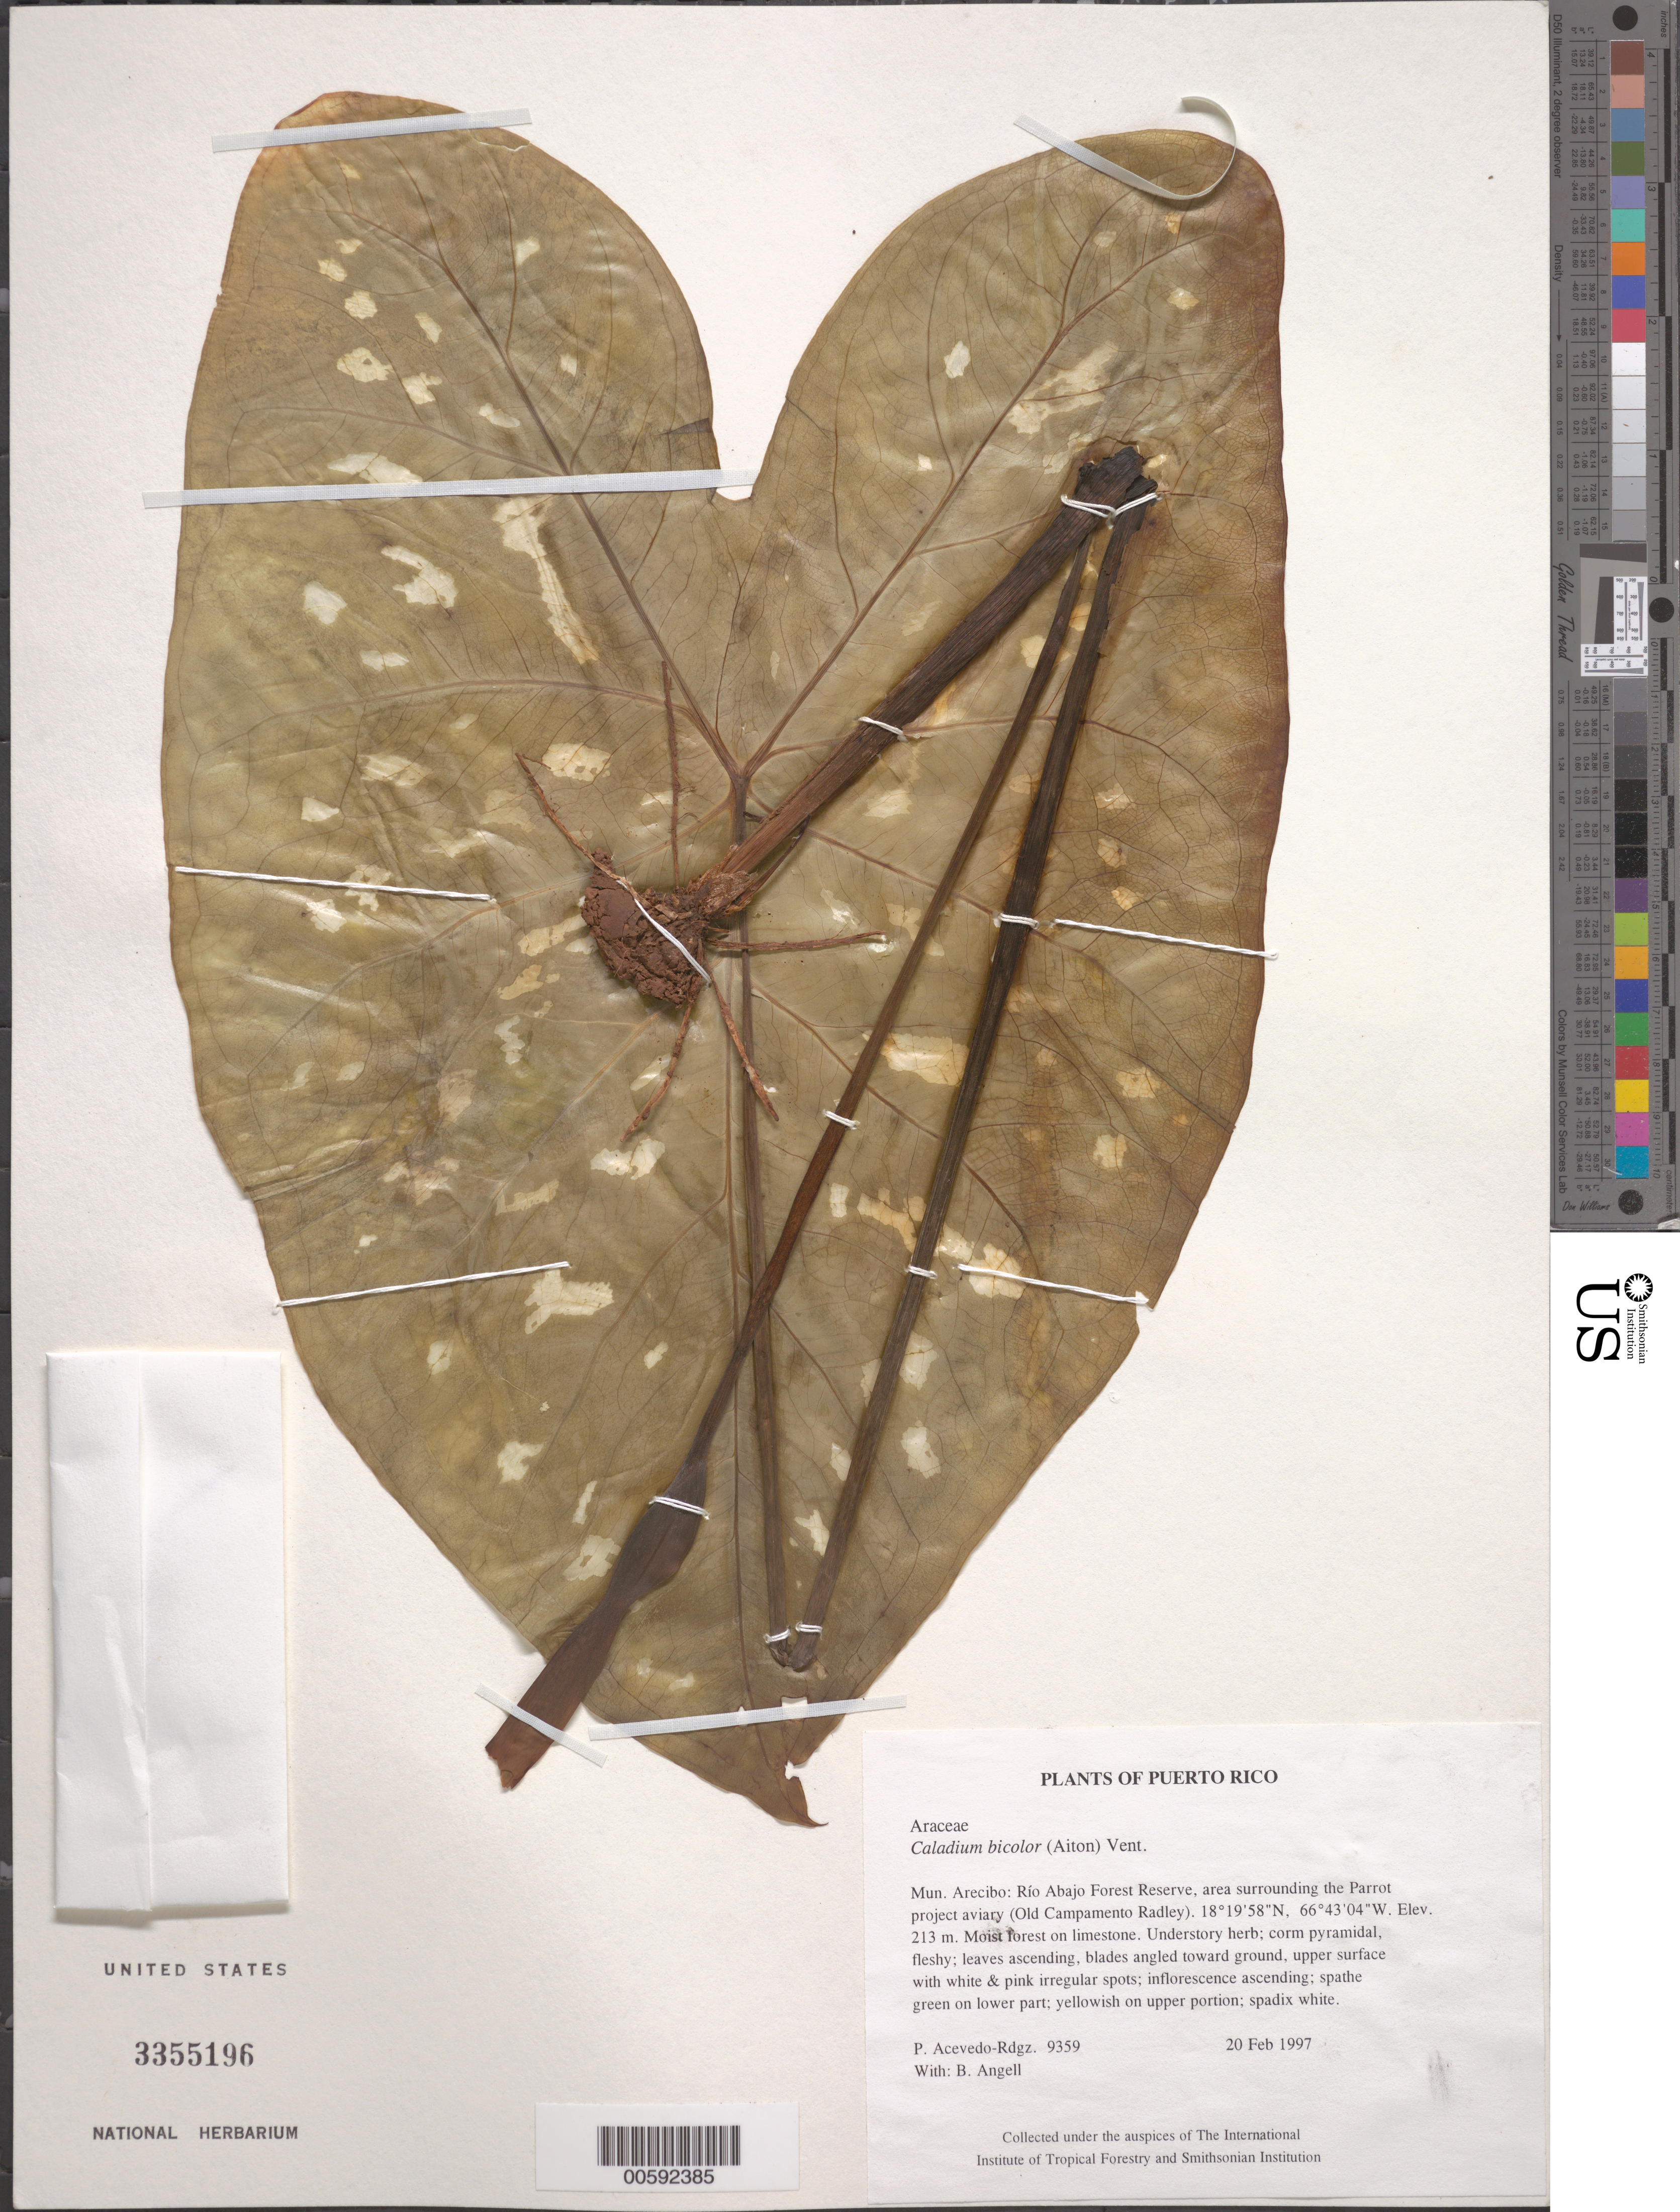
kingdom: Plantae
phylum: Tracheophyta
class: Liliopsida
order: Alismatales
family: Araceae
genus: Caladium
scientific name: Caladium bicolor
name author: (Aiton) Vent.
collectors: P. Acevedo-Rodr. & Bobbi Angell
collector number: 9359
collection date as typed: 20 Feb 1997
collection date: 1997-02-20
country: Puerto Rico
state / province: Arecibo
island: Puerto Rico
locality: Arecibo; Río Abajo Forest Reserve, area surrounding the Parrot project aviary (Old Campamento Radley).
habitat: Moist forest on limestone.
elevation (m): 213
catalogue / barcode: US 3355196